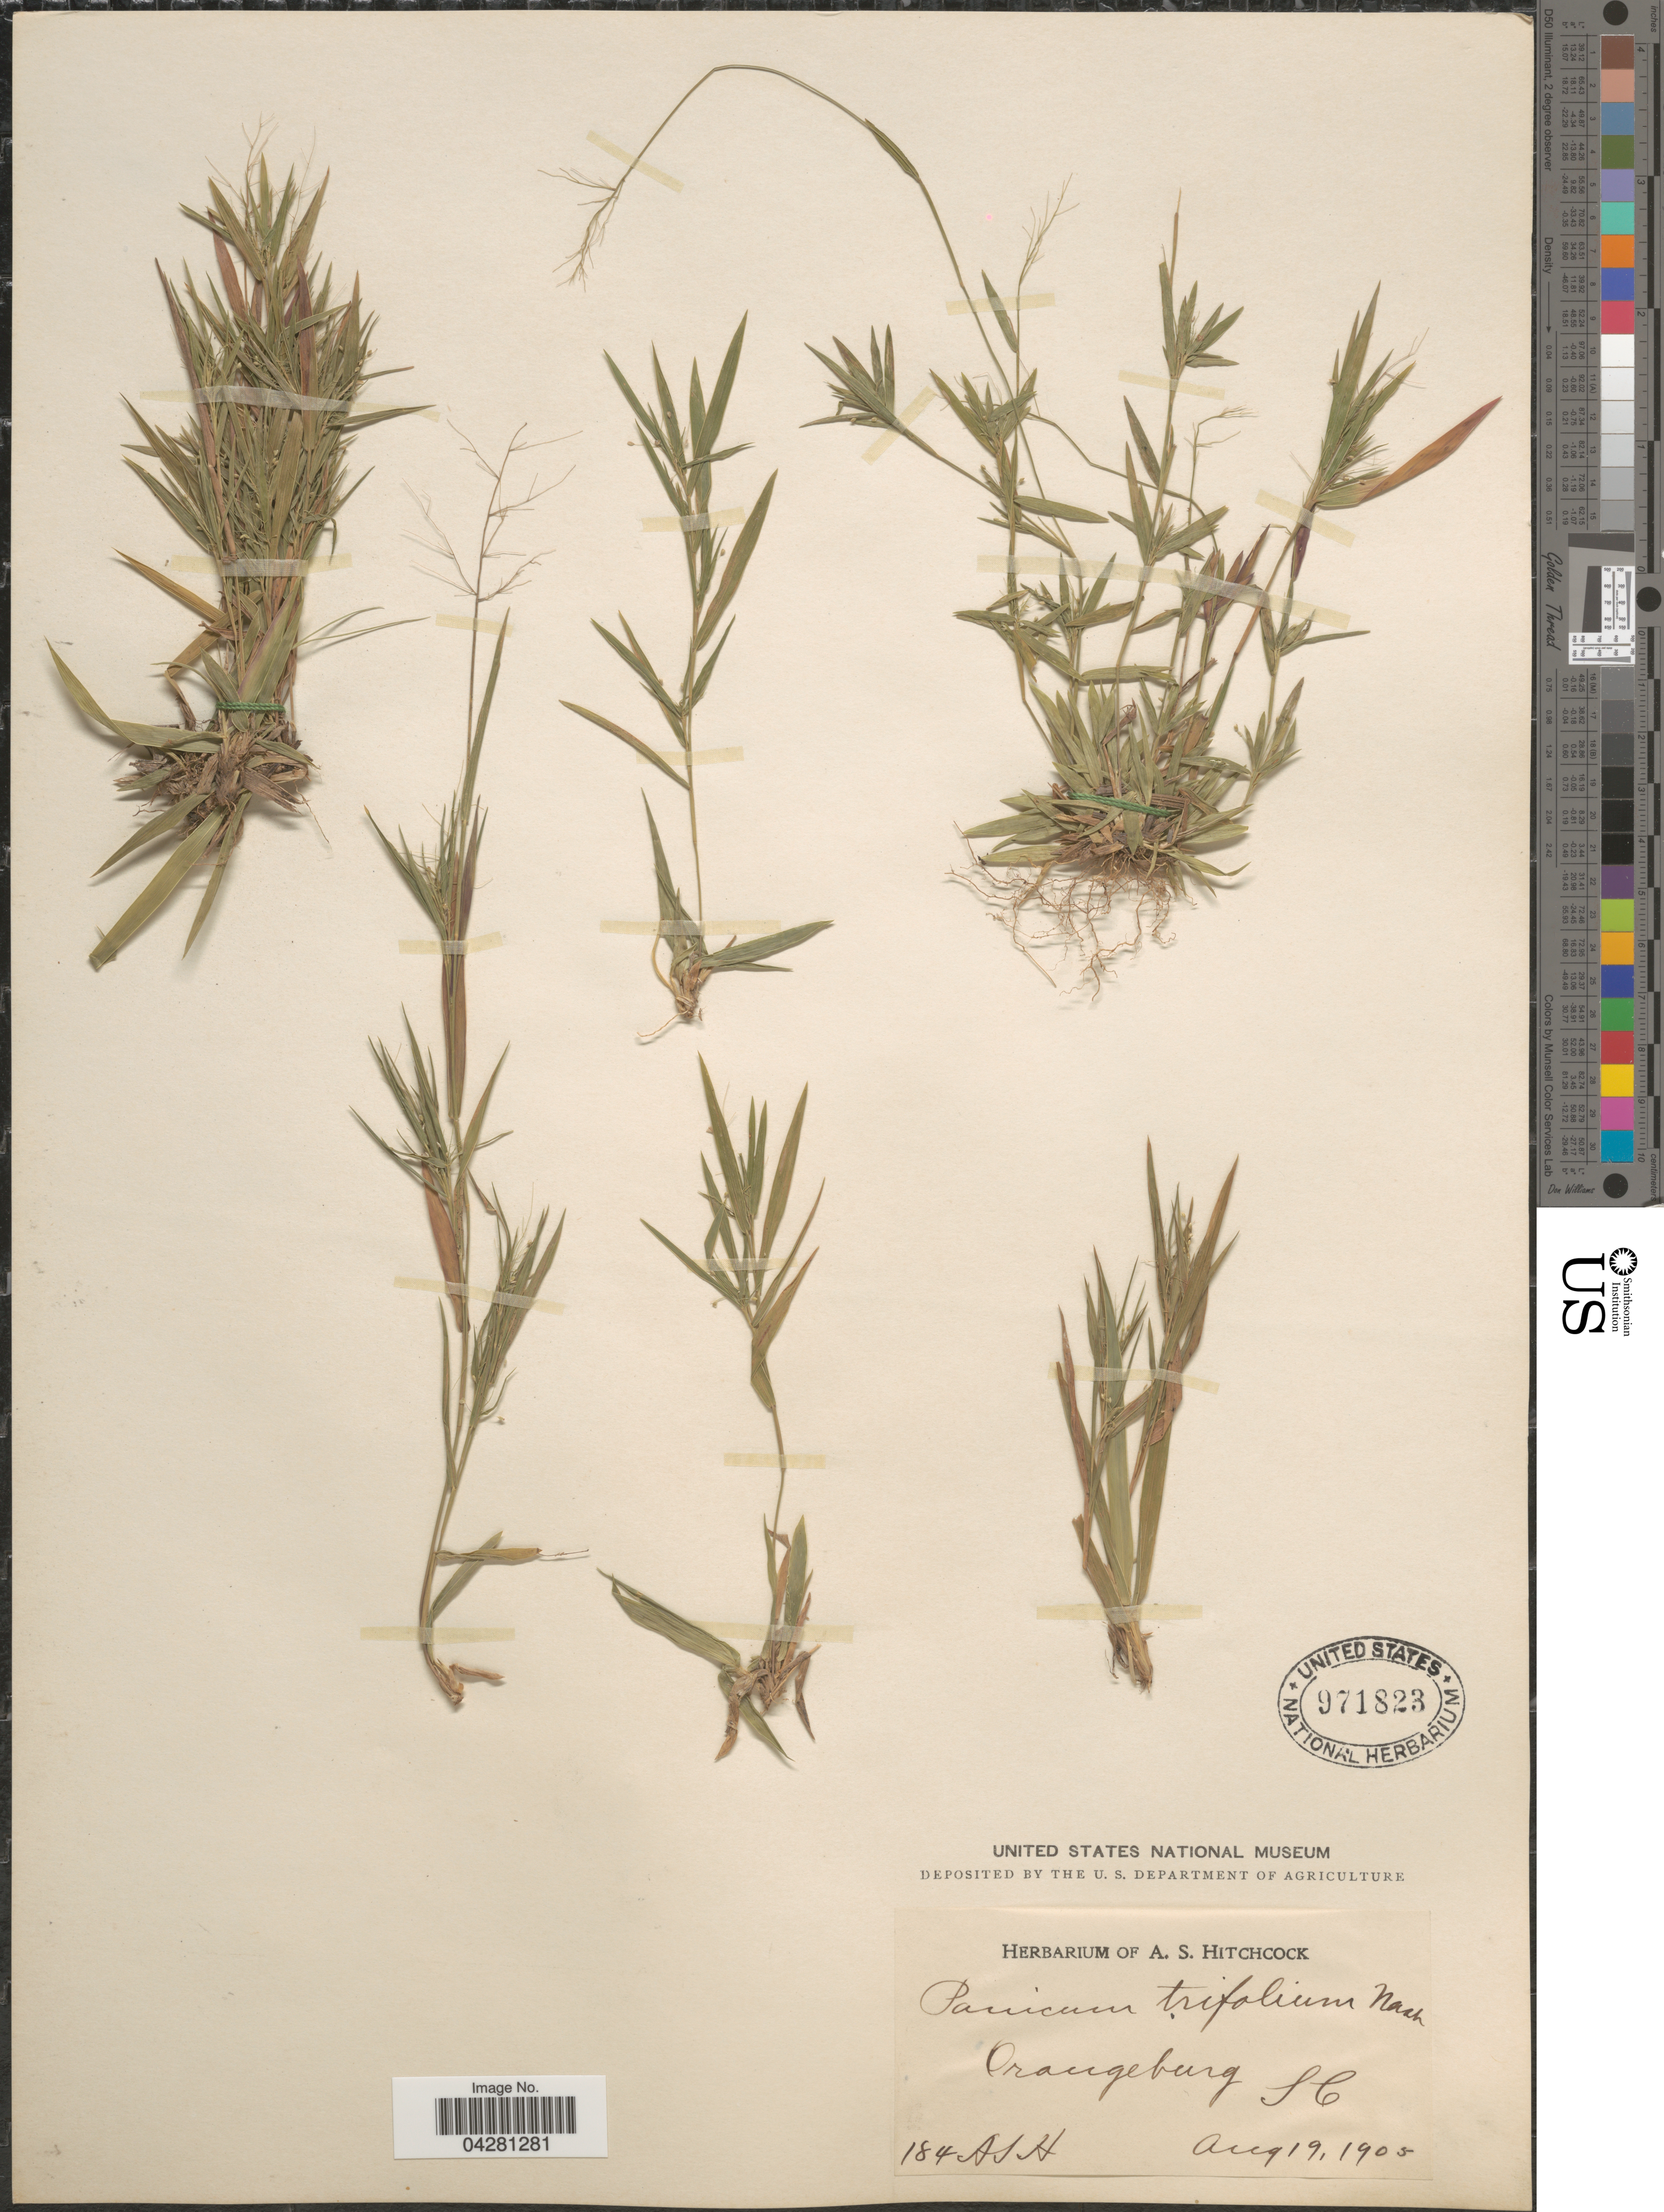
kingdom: Plantae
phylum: Tracheophyta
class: Liliopsida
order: Poales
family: Poaceae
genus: Dichanthelium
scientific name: Dichanthelium dichotomum var. unciphyllum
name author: (Trin.) Davidse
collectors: A. S. Hitchcock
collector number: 184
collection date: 1905-08-19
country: United States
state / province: South Carolina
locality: Orangeburg.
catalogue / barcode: US 971823